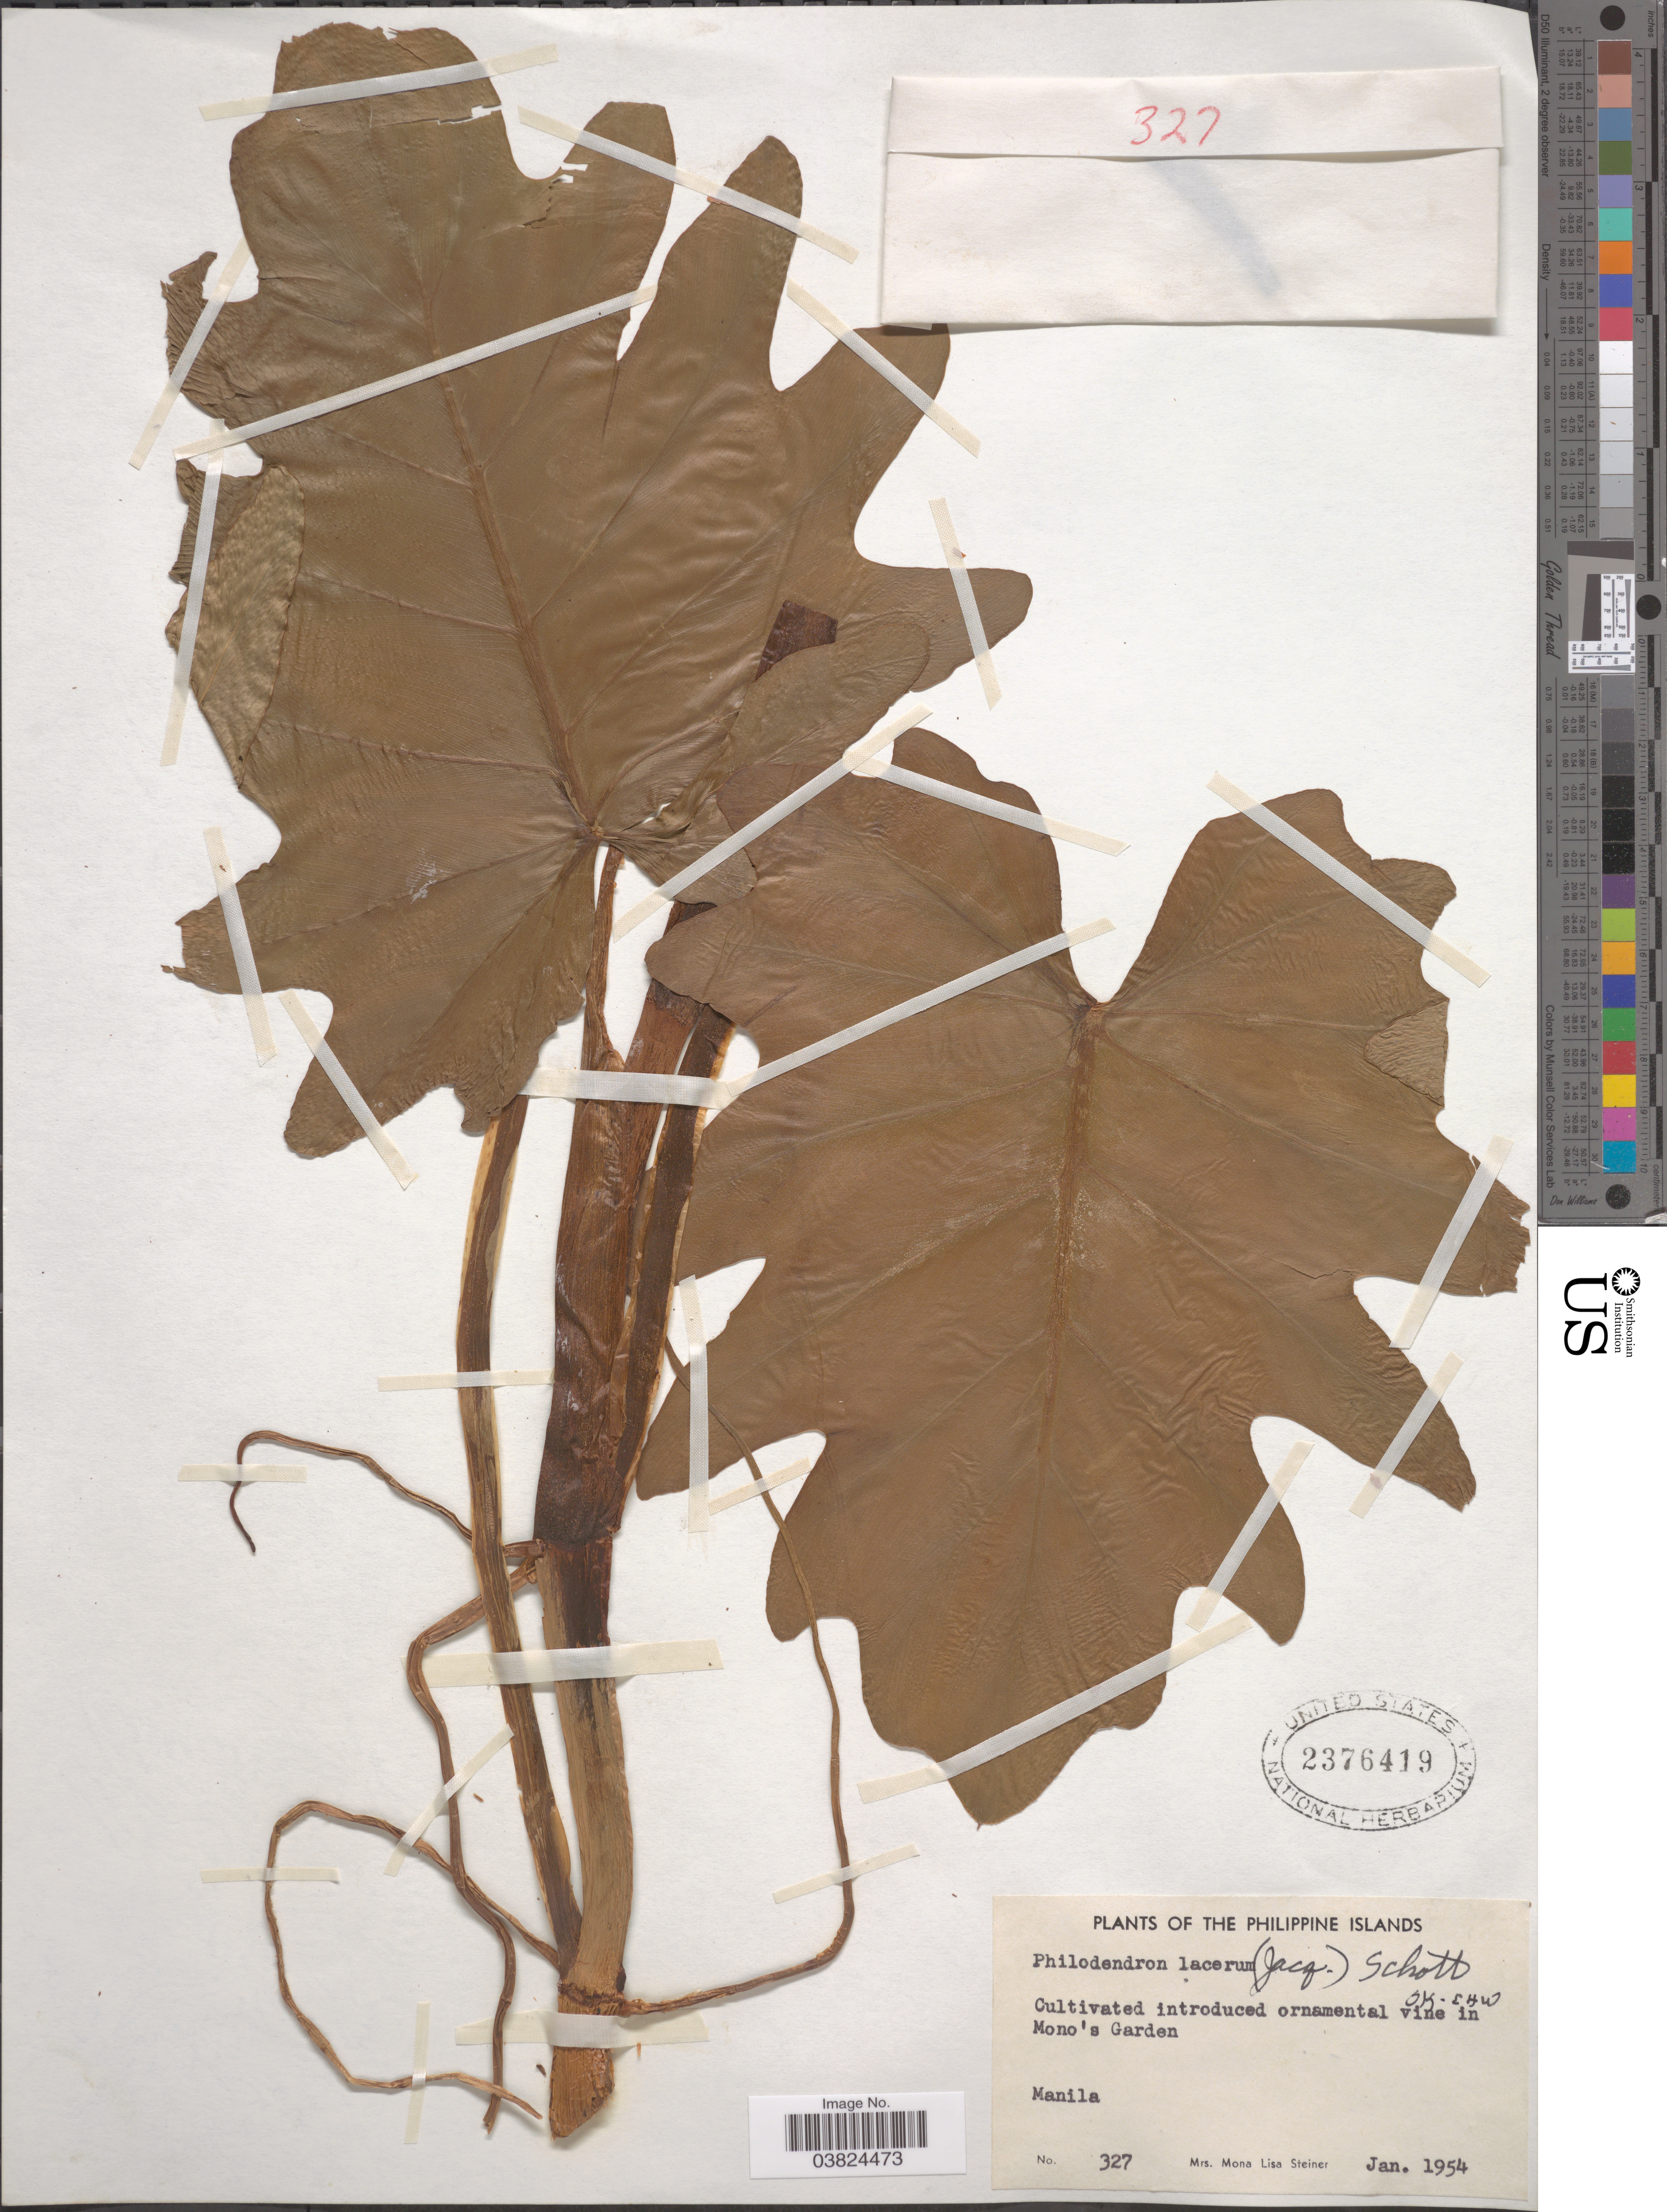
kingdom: Plantae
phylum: Tracheophyta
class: Liliopsida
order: Alismatales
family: Araceae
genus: Philodendron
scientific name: Philodendron lacerum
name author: (Jacq.) Schott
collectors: M. Steiner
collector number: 327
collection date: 1954-01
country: Philippines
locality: In Mono's Garden. Manila.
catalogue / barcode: US 2376419